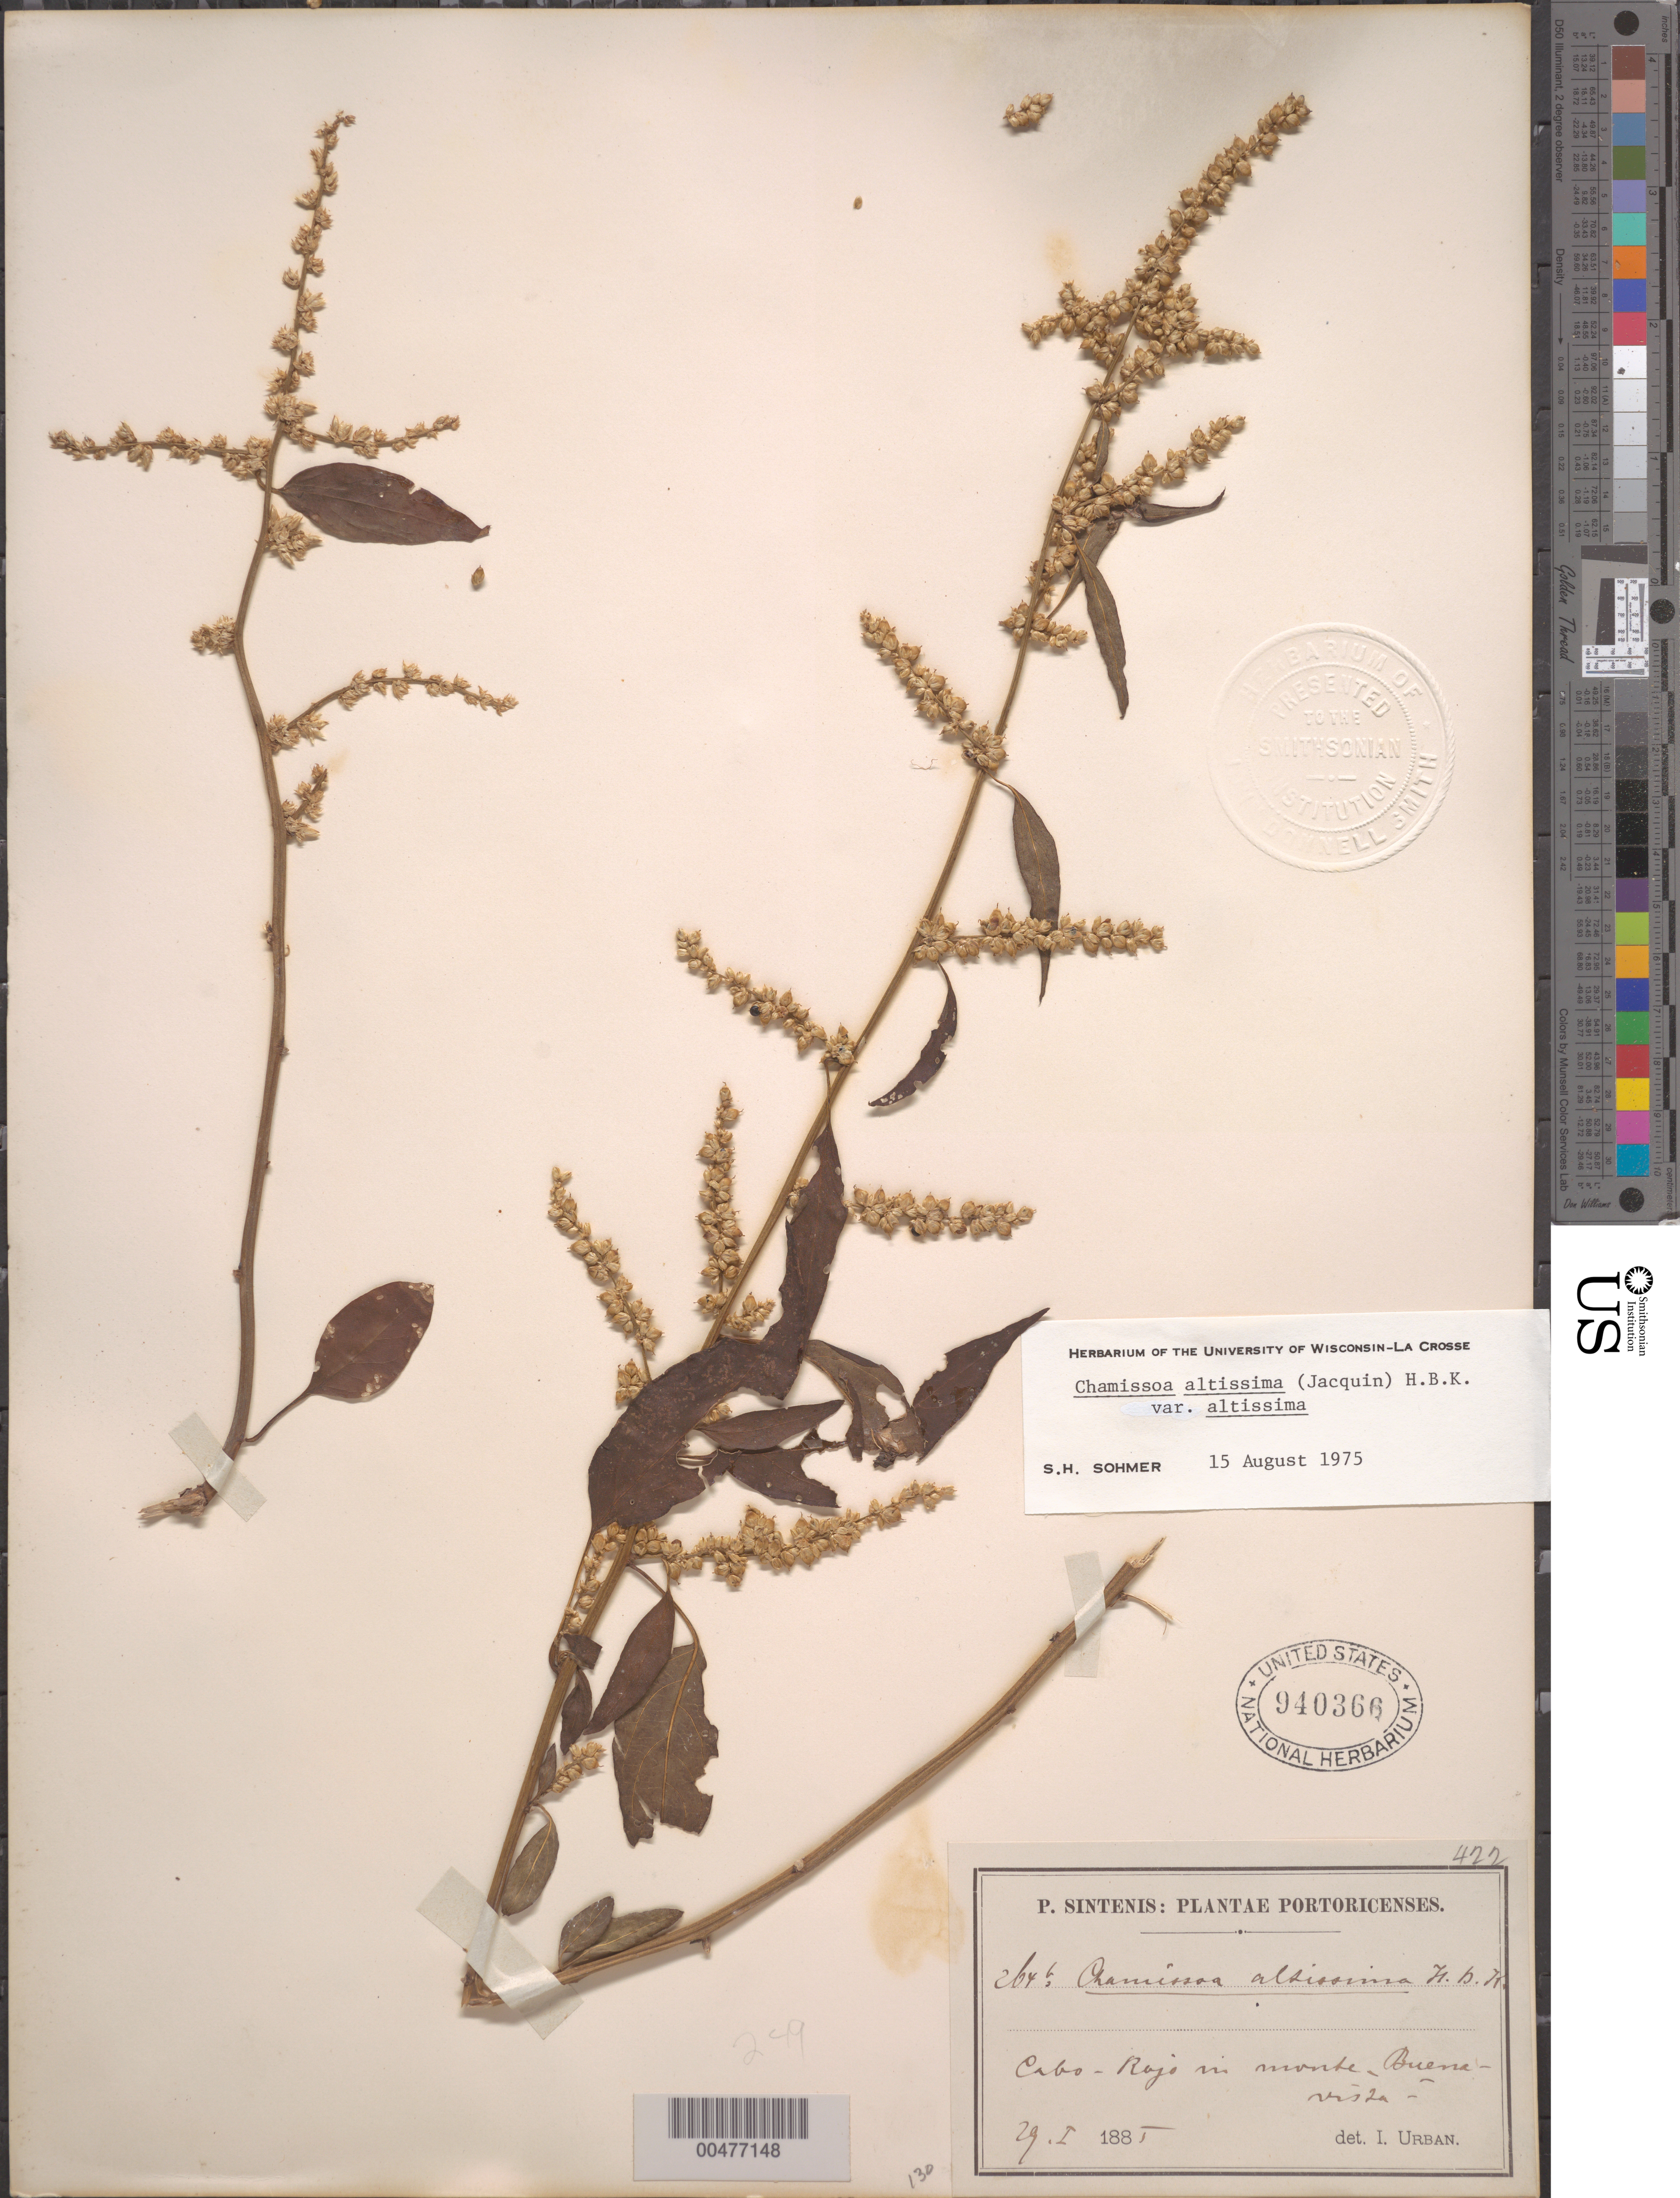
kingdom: Plantae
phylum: Tracheophyta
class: Magnoliopsida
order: Caryophyllales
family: Amaranthaceae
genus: Chamissoa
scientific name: Chamissoa altissima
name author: (Jacq.) Kunth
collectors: P. Sintenis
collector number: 264b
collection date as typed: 29 Jan 1885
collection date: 1885-01-29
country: Puerto Rico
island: Greater Antilles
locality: Cabo Rojo. In monte Buena Vista.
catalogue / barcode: US 940366